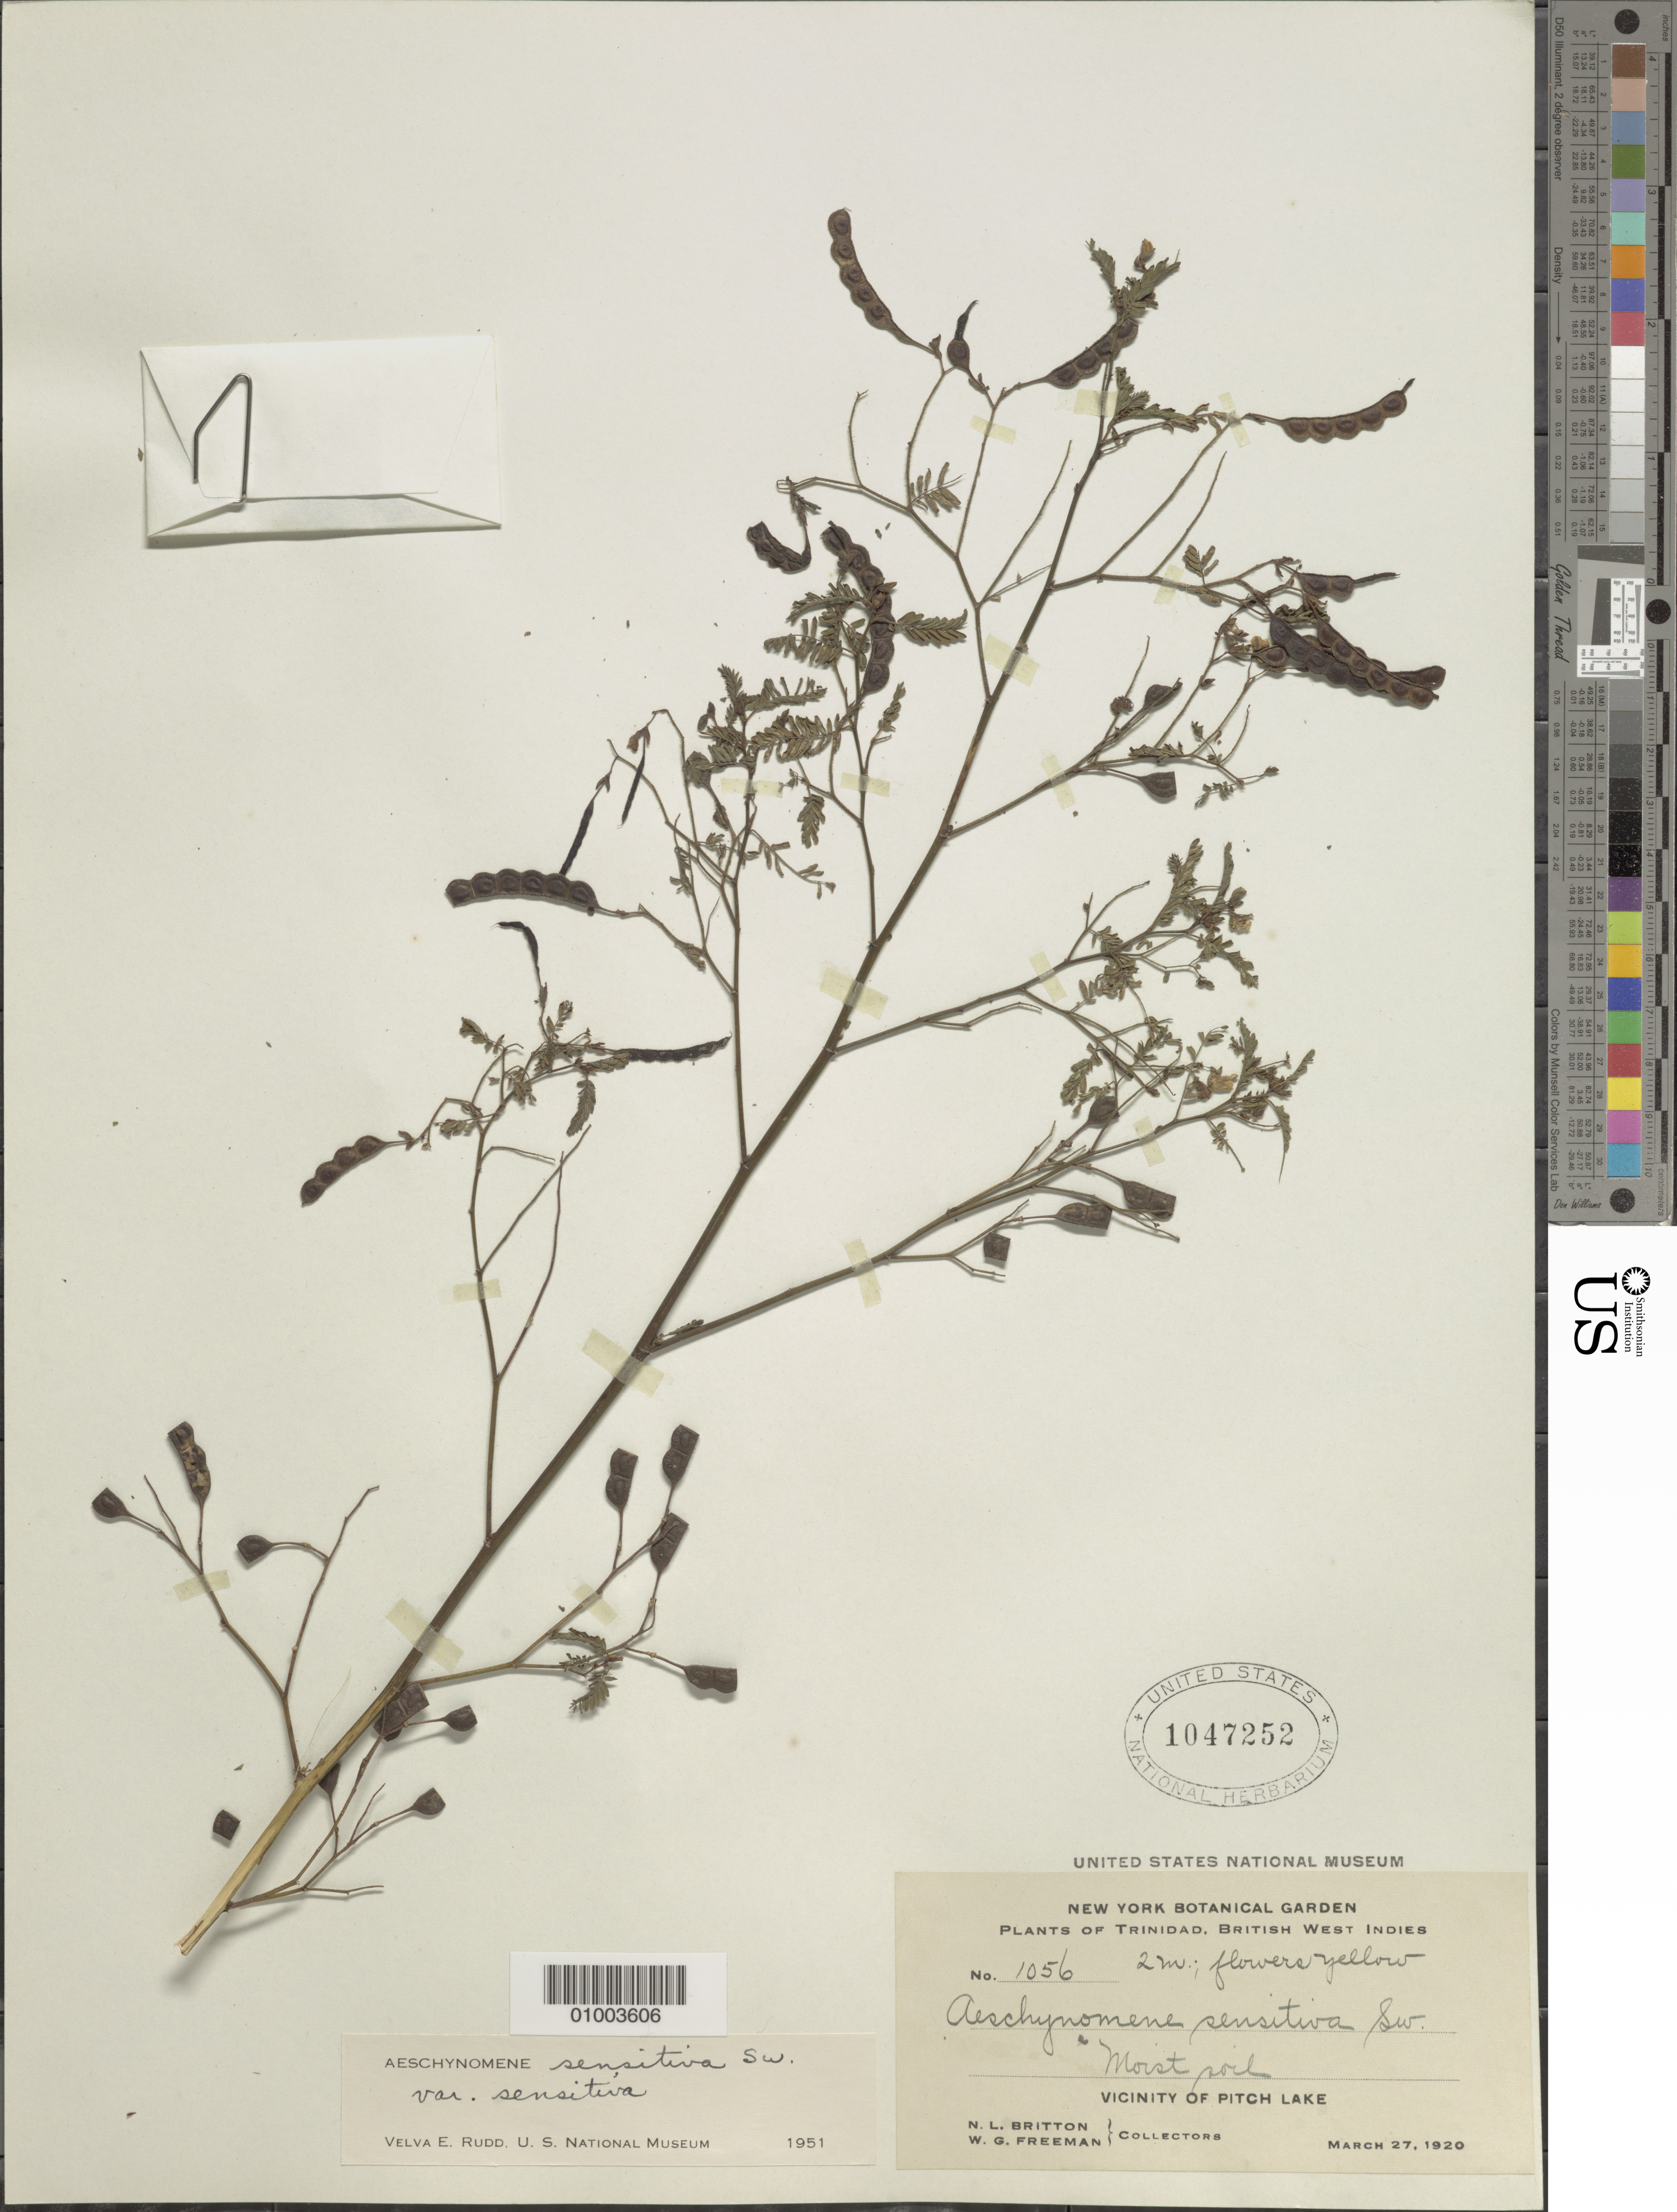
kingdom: Plantae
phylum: Tracheophyta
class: Magnoliopsida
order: Fabales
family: Fabaceae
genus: Aeschynomene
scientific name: Aeschynomene sensitiva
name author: Sw.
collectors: N. Britton & W. Freeman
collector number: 1056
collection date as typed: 27 Mar 1920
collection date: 1920-03-27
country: Trinidad and Tobago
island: Trinidad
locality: Moist soil. Vicinity of Pitch Lake.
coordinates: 0 N, 0 E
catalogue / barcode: US 1047252